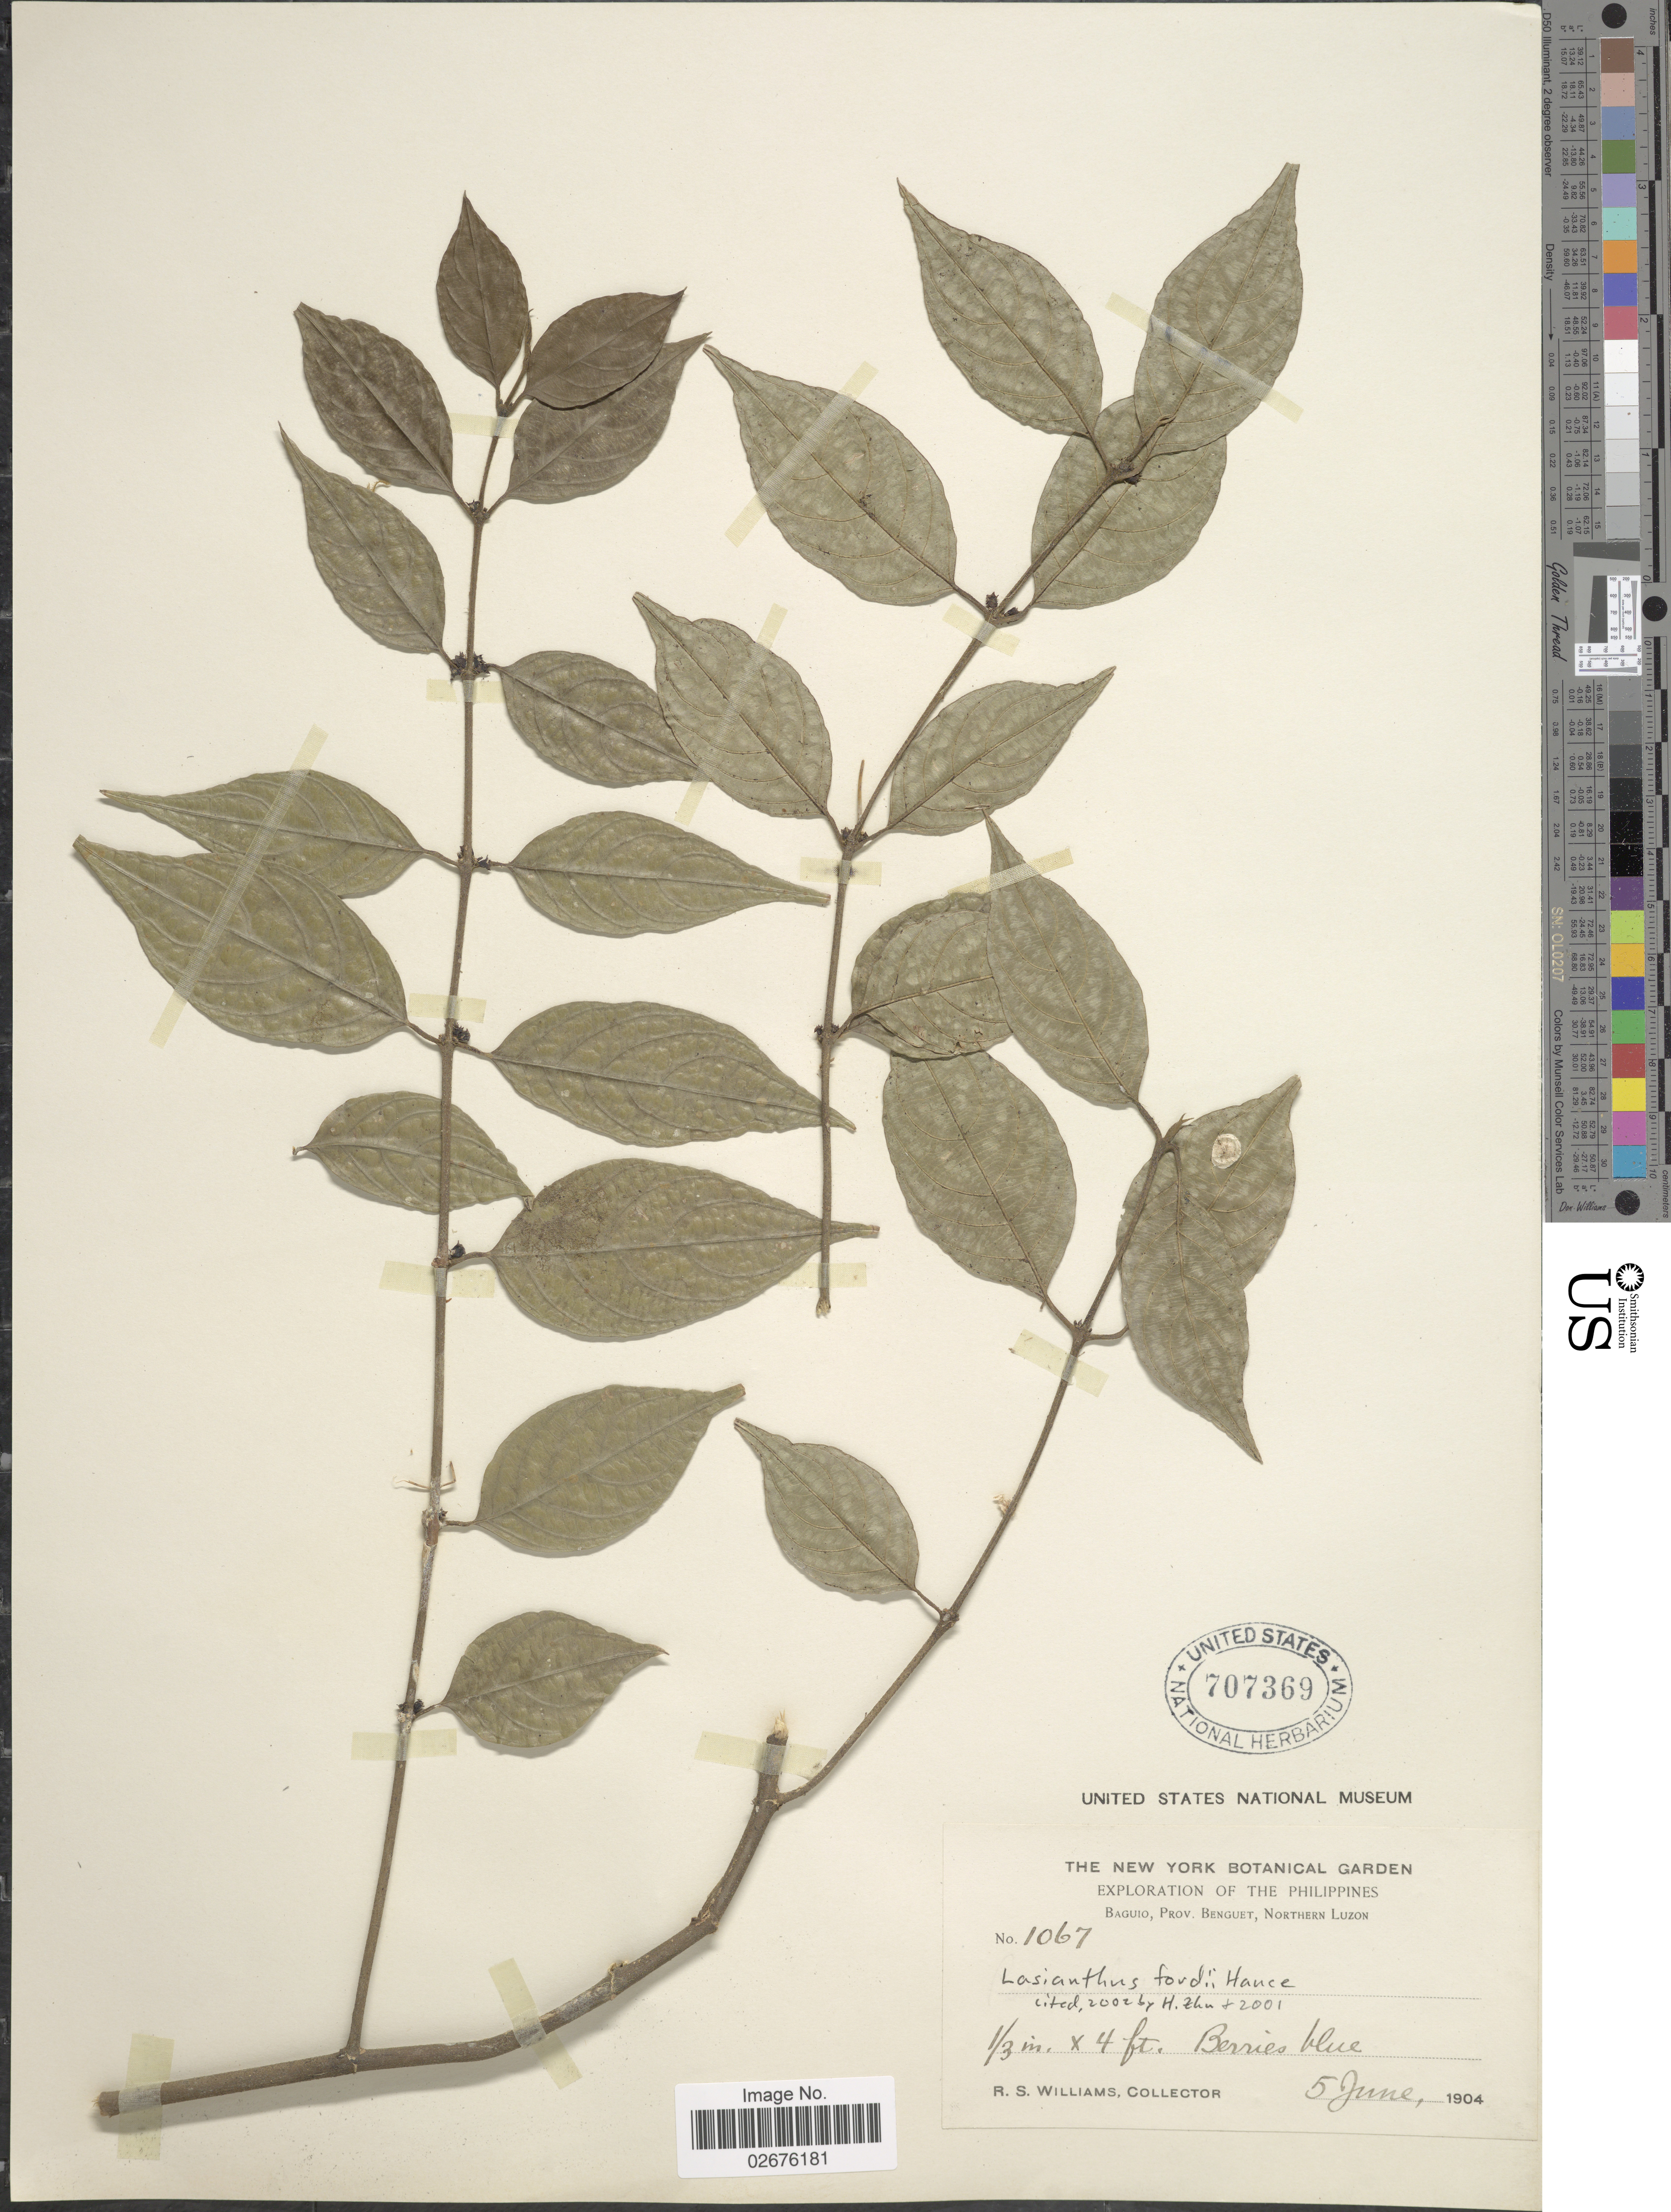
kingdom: Plantae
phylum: Tracheophyta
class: Magnoliopsida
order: Gentianales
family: Rubiaceae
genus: Lasianthus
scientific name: Lasianthus fordii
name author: Hance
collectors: R. S. Williams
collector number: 1067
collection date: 1904-06-05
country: Philippines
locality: Baguio, Prov. Benguet, Northern Luzon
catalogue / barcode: US 707369